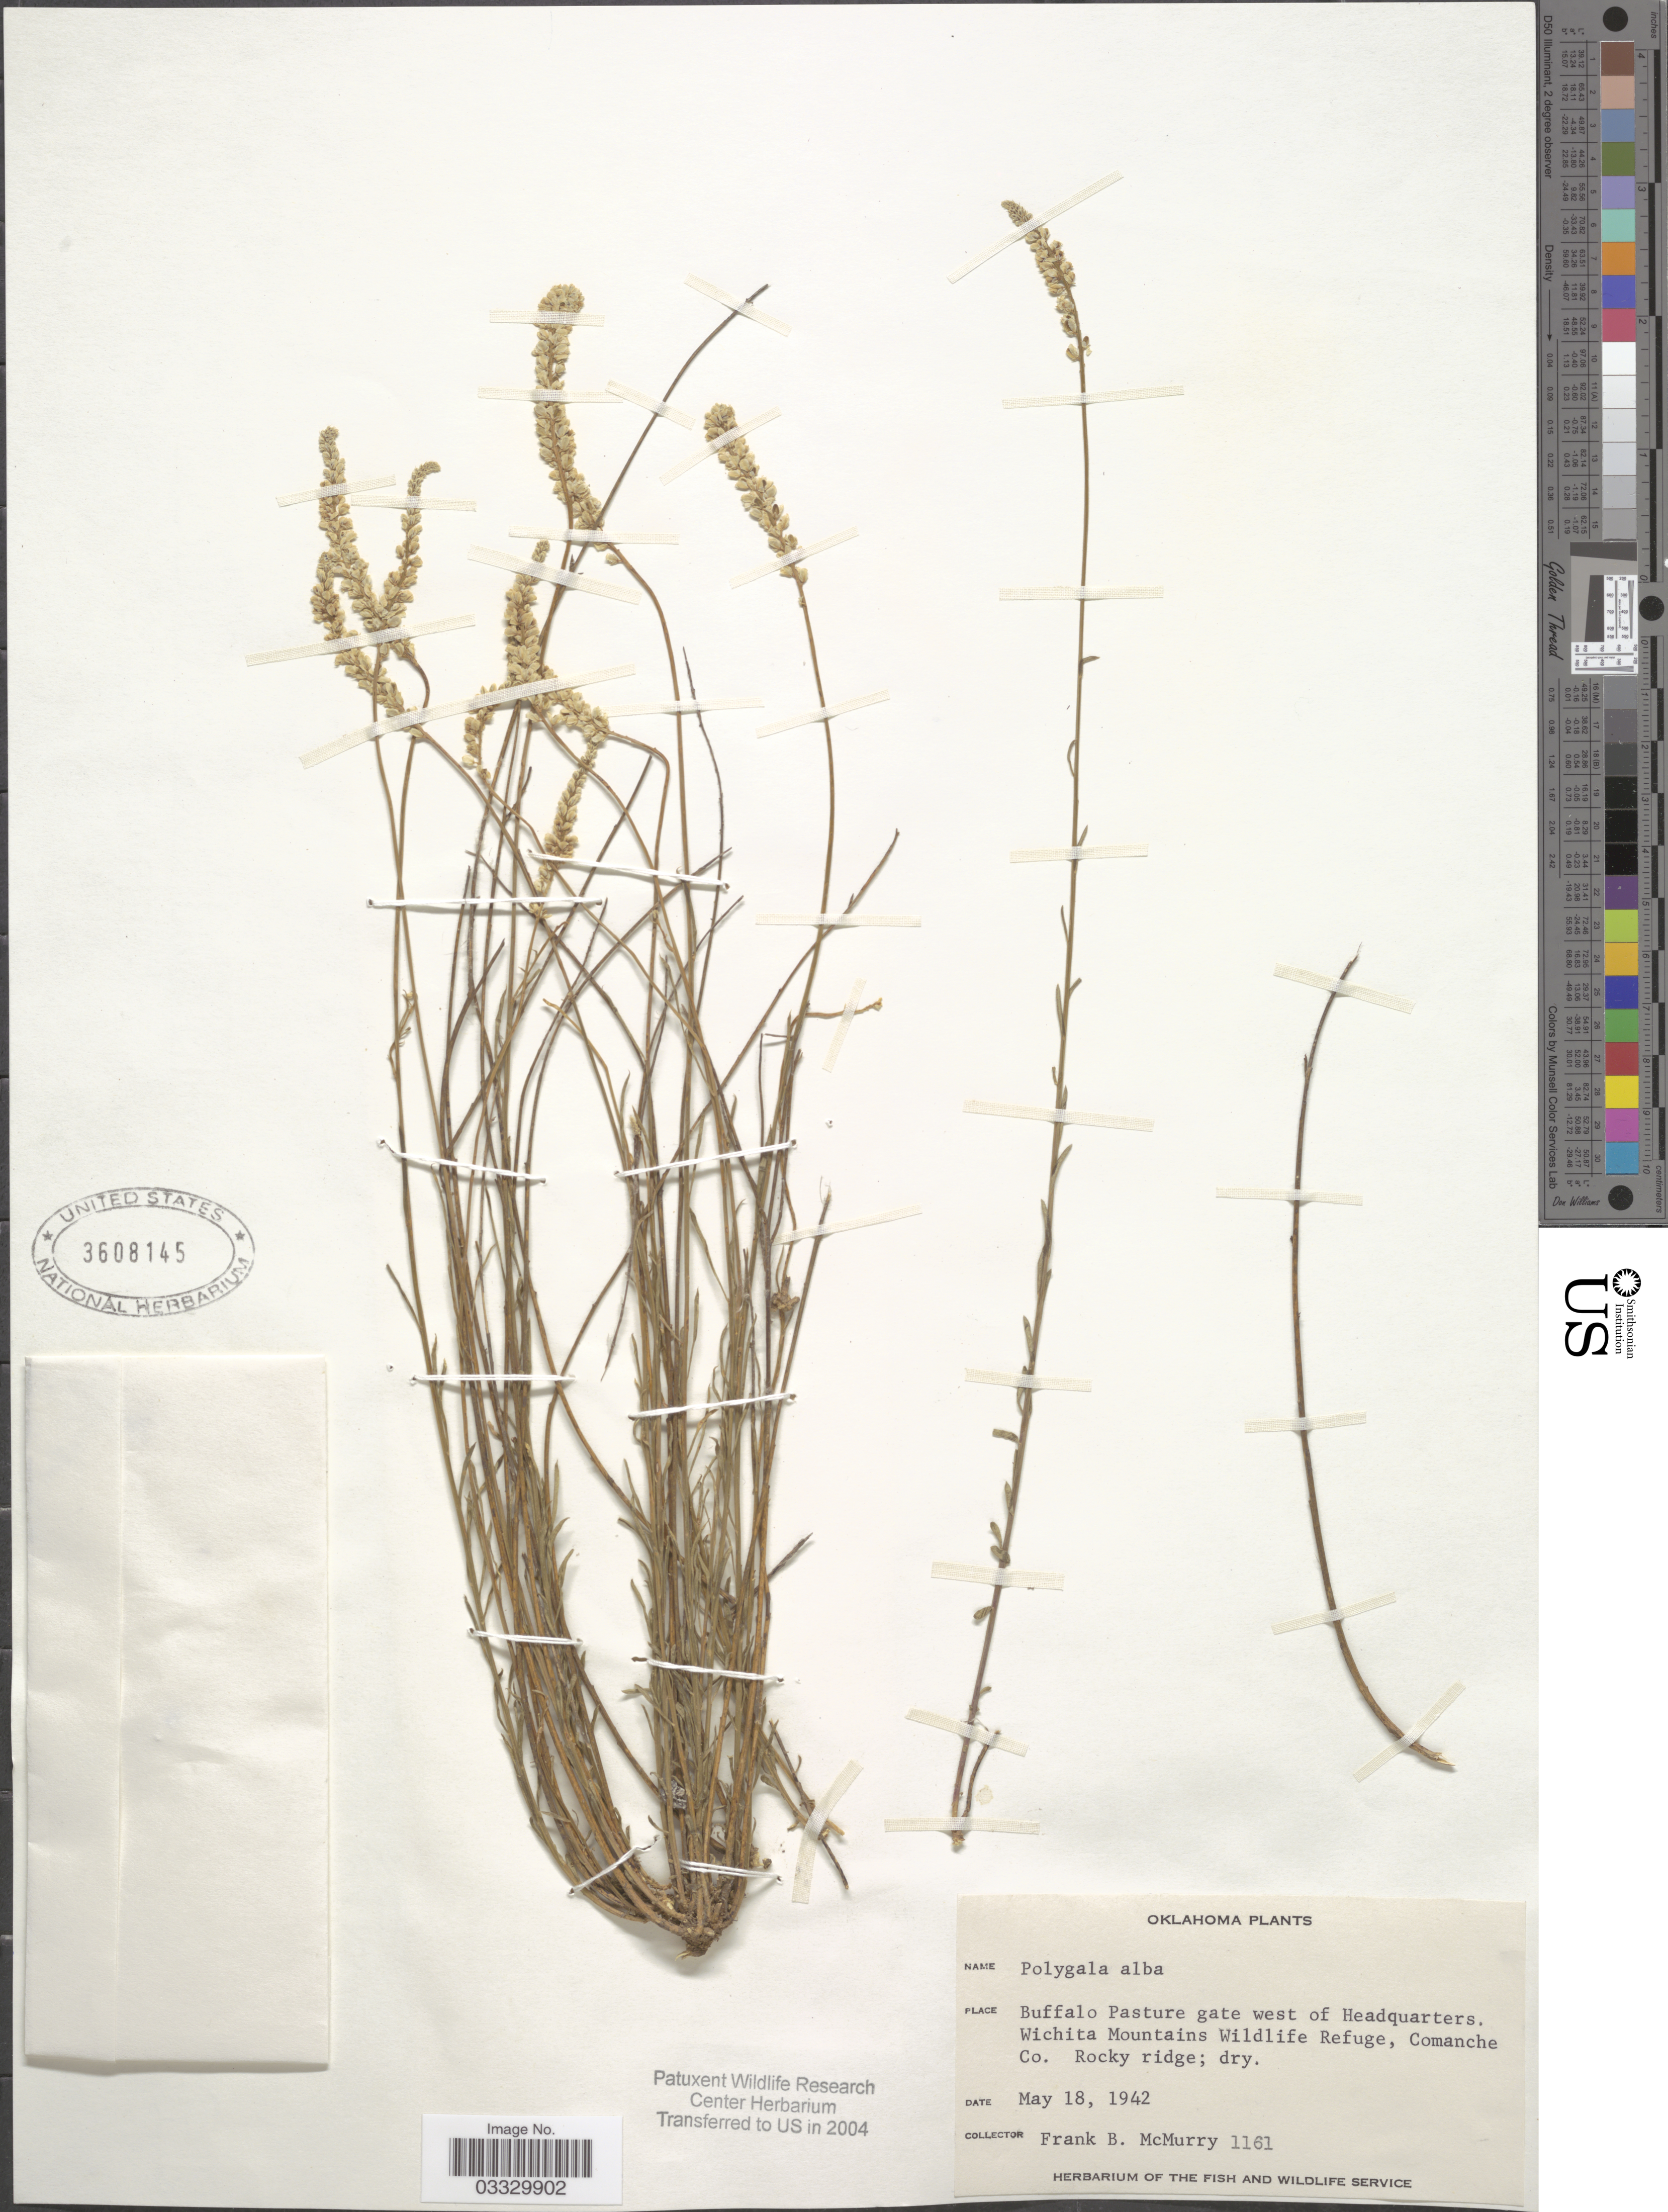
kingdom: Plantae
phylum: Tracheophyta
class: Magnoliopsida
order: Fabales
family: Polygalaceae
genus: Polygala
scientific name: Polygala alba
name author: Nutt.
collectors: F. B. McMurry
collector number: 1161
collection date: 1942-05-18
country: United States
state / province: Oklahoma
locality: Buffalo Pasture gate west of Headquarters. Wichita Mountains Wildlife Refuge, Comanche Co. Rocky ridge.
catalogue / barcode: US 3608145